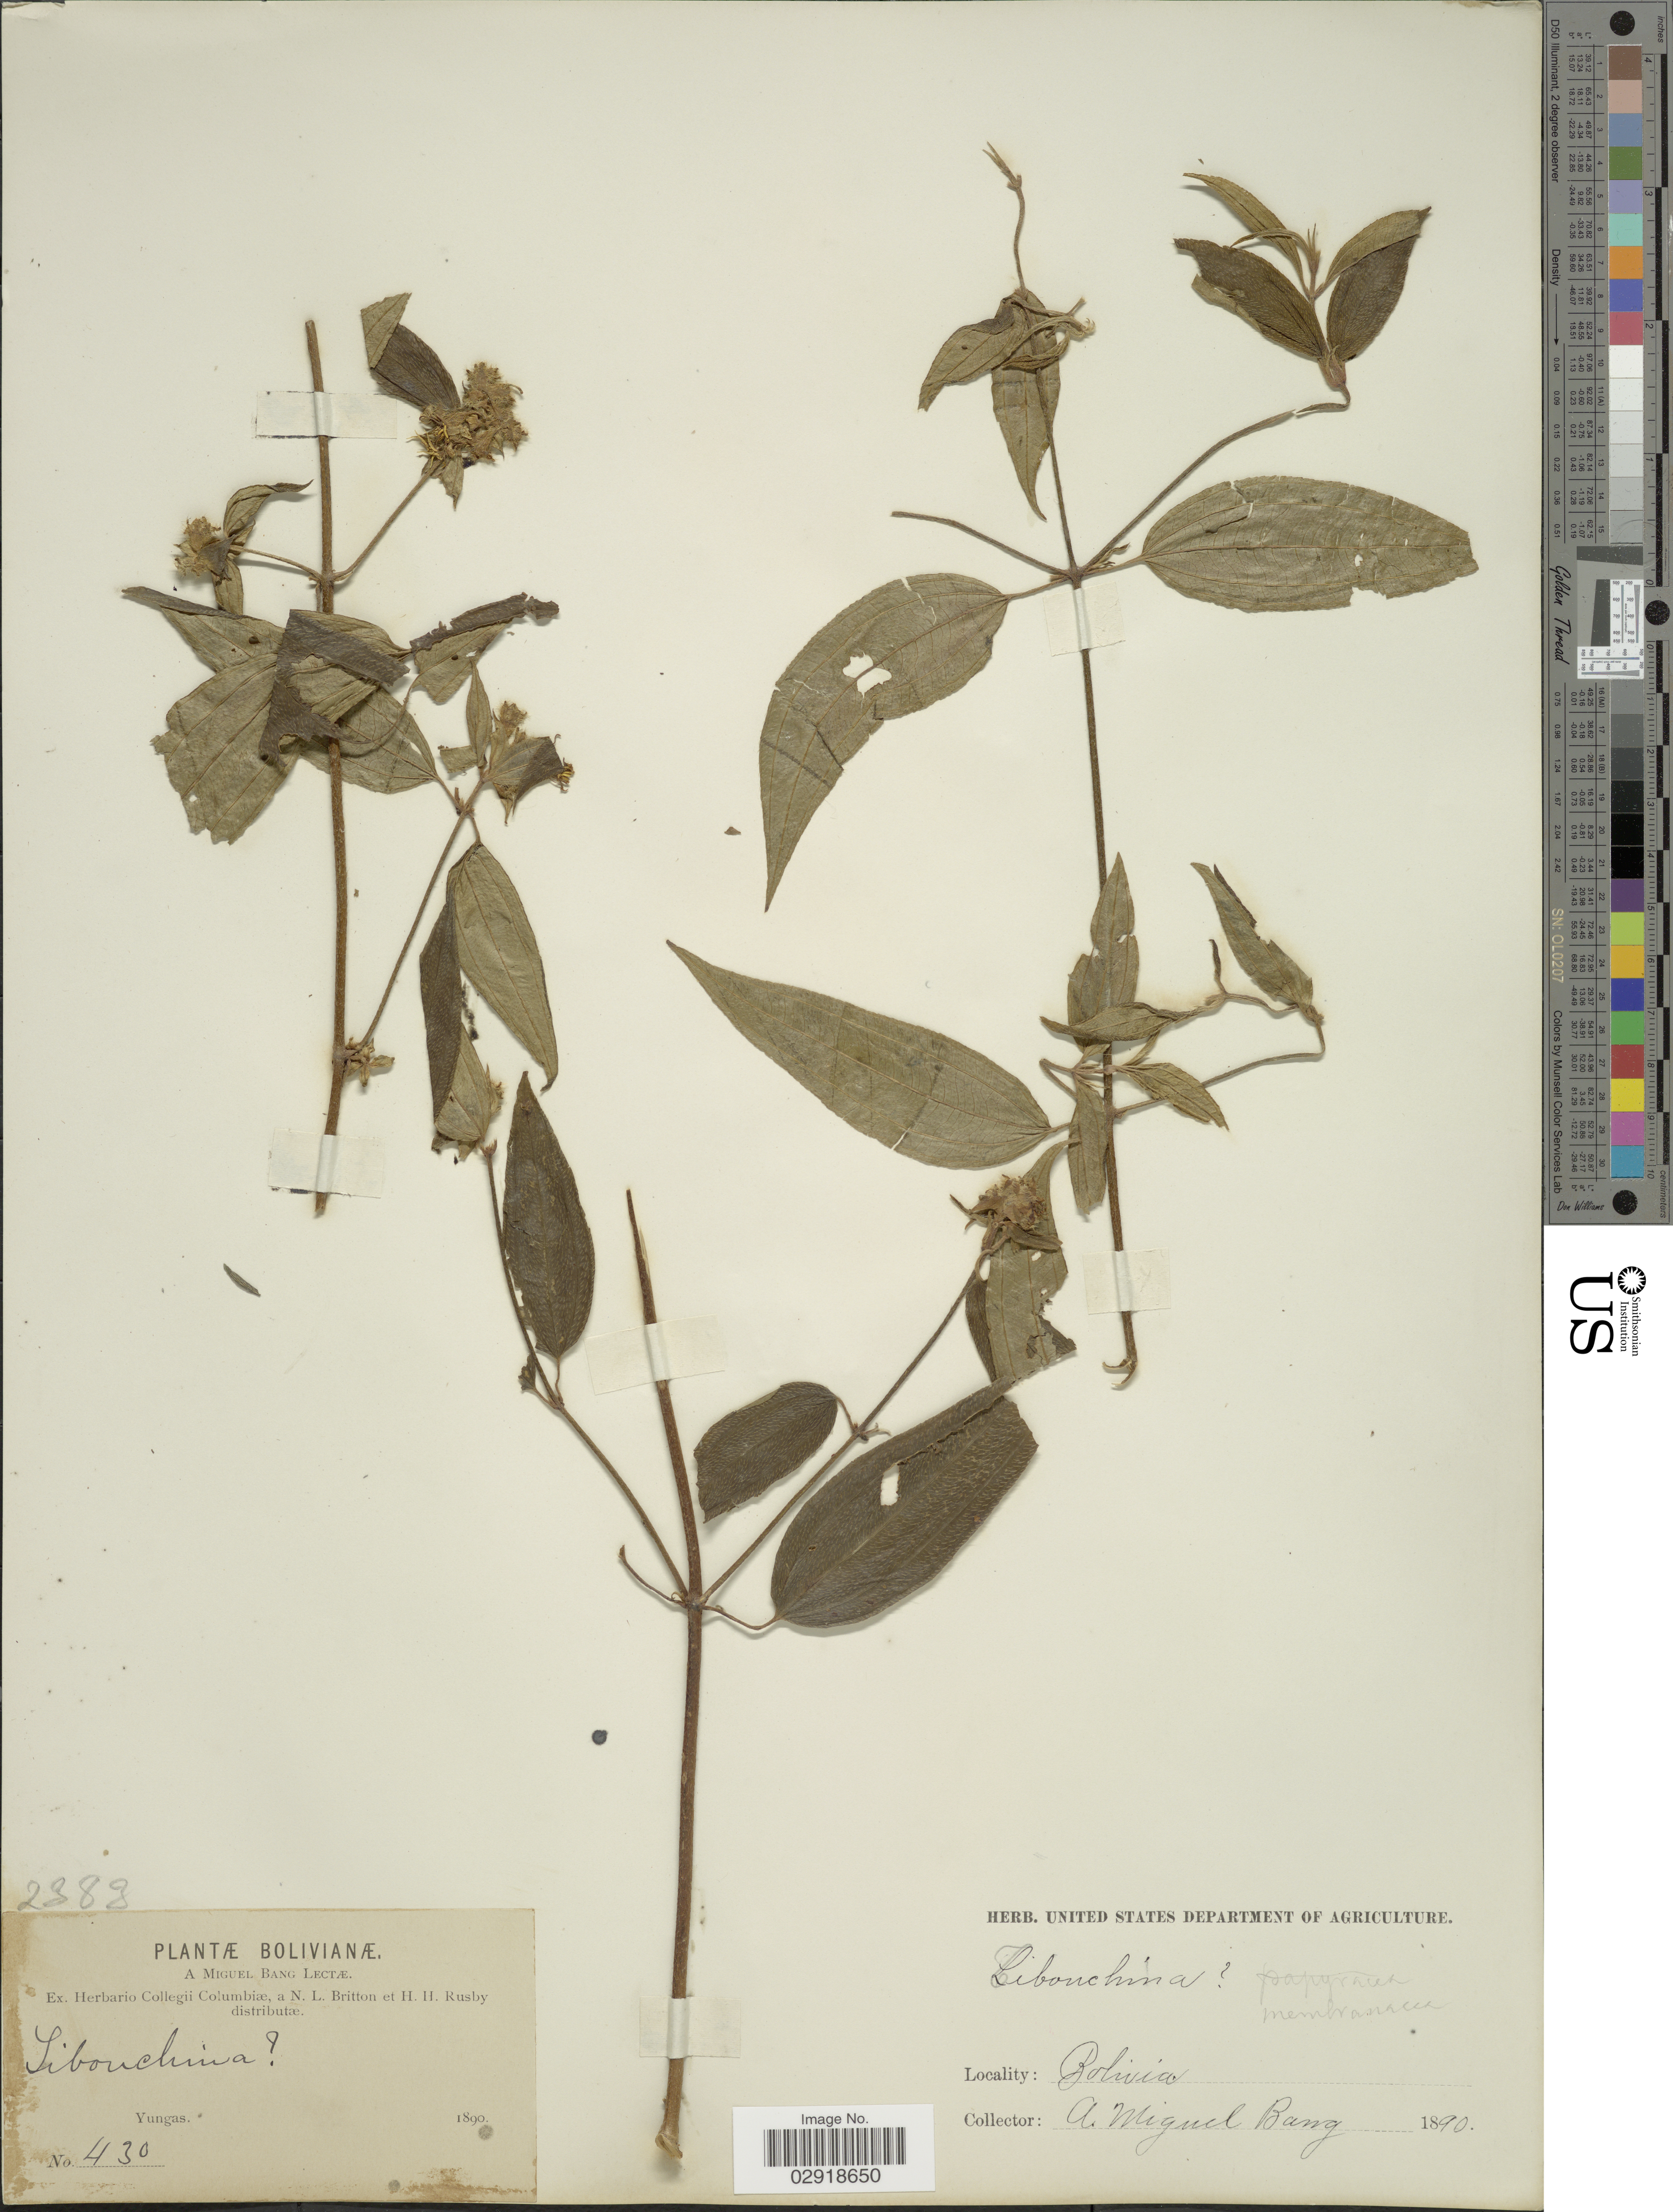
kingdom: Plantae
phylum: Tracheophyta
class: Magnoliopsida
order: Myrtales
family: Melastomataceae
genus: Chaetogastra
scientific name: Chaetogastra sp.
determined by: Strong, Mark T., (BOT), Smithsonian Institution - National Museum of Natural History (UNITED STATES)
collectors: M. Bang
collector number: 430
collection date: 1890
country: Bolivia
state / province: La Paz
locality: Yungas.